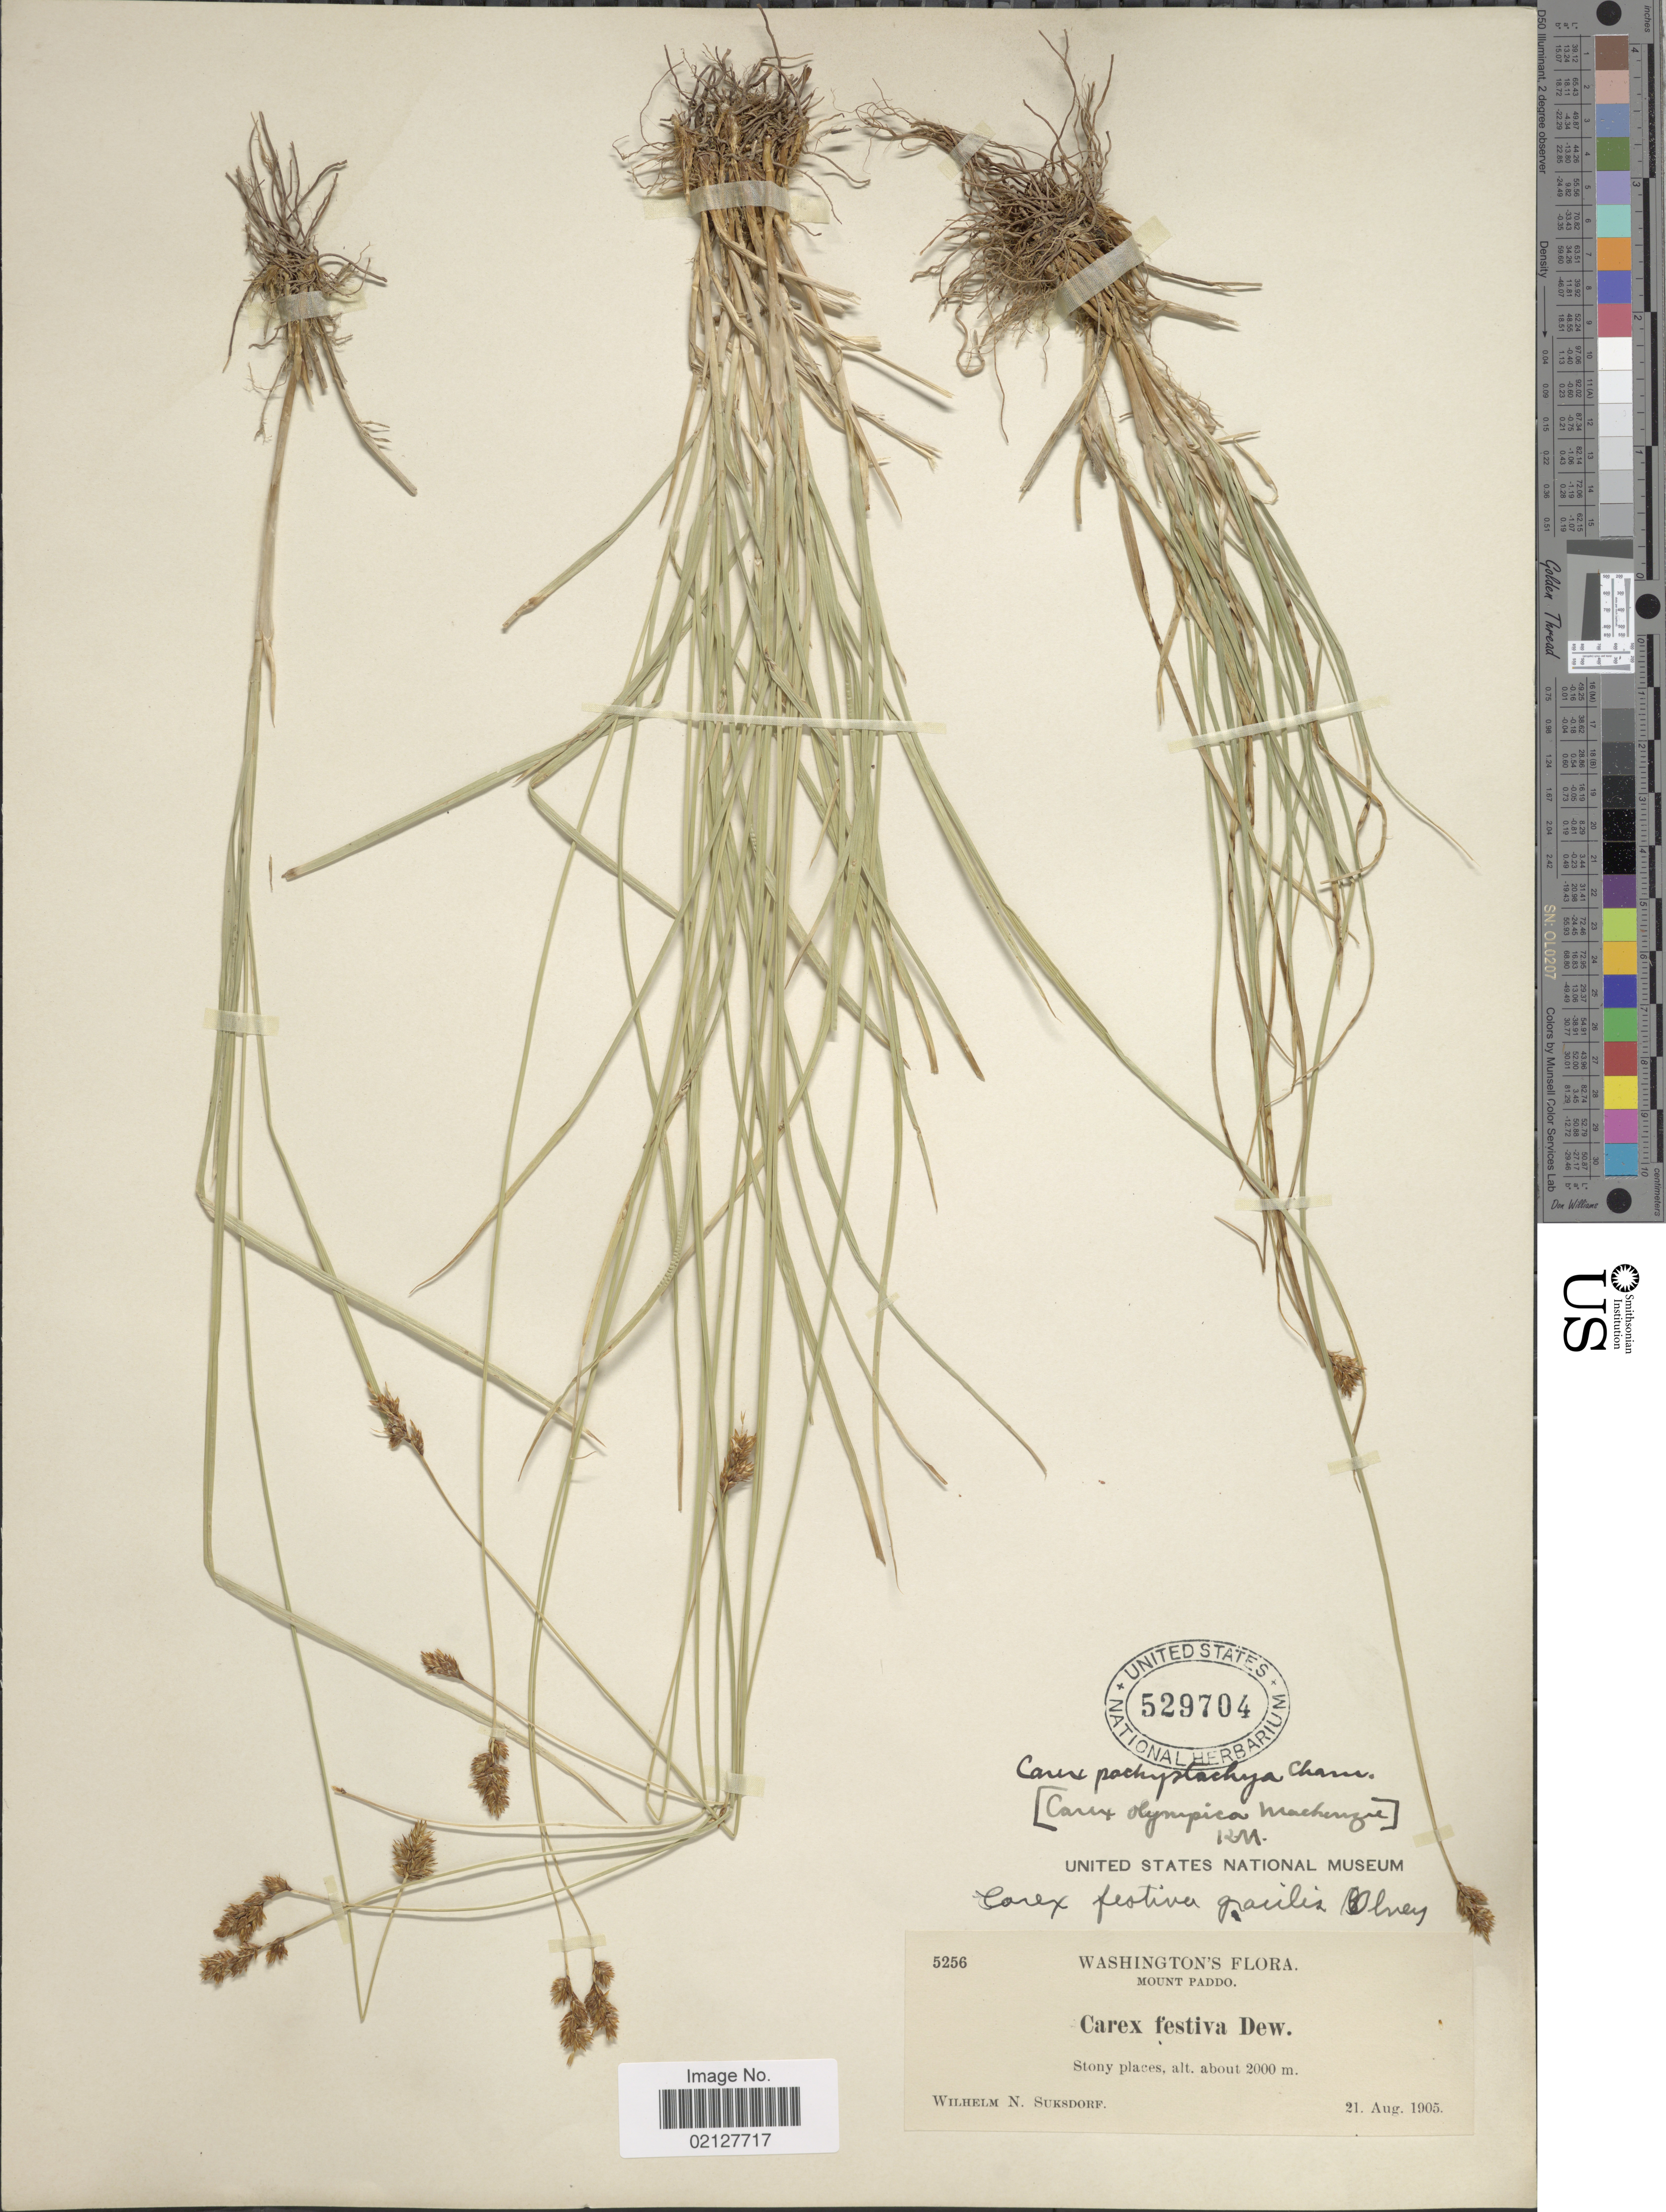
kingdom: Plantae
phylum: Tracheophyta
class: Liliopsida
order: Poales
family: Cyperaceae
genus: Carex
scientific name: Carex pachystachya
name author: Cham. ex Steud.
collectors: W. N. Suksdorf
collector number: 5256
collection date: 1905-08-21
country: United States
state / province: Washington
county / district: Skamania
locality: Mount Paddo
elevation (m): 2000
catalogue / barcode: US 529704